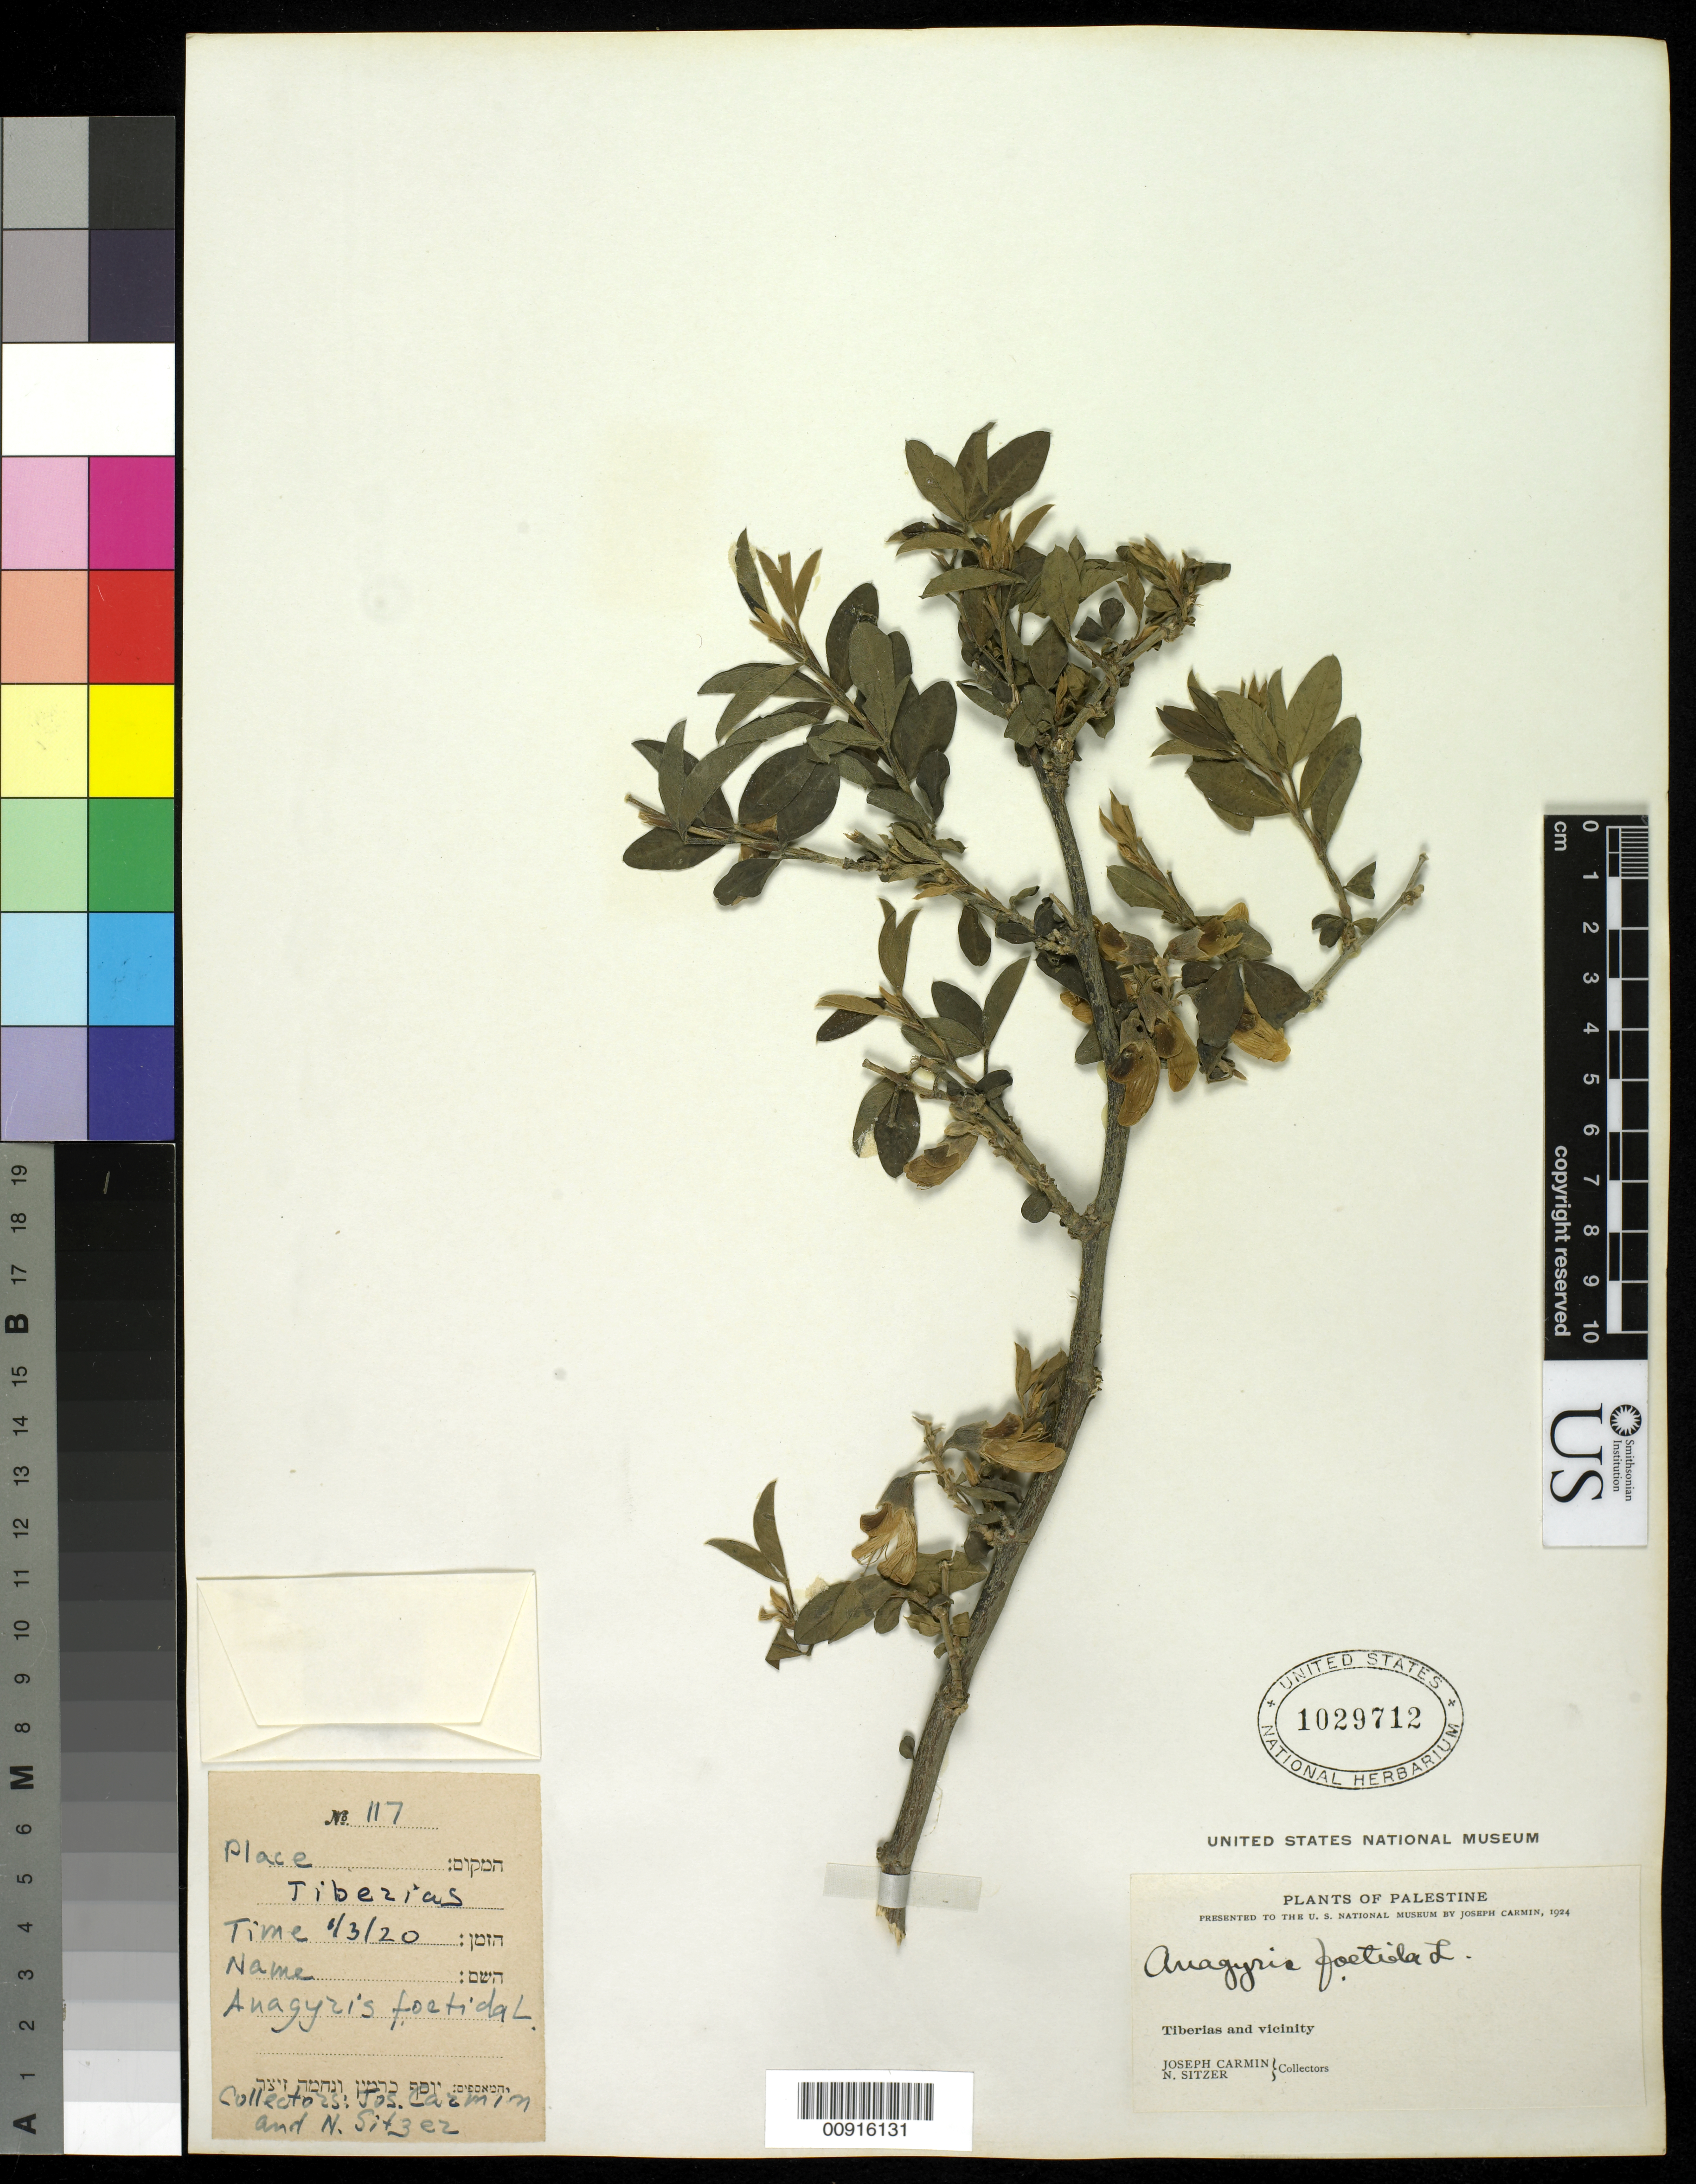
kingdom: Plantae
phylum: Tracheophyta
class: Magnoliopsida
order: Fabales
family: Fabaceae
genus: Anagyris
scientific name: Anagyris foetida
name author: L.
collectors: J. Carmin & N. Sitzer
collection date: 1920-03-01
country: Israel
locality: Tiberias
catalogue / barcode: US 1029712